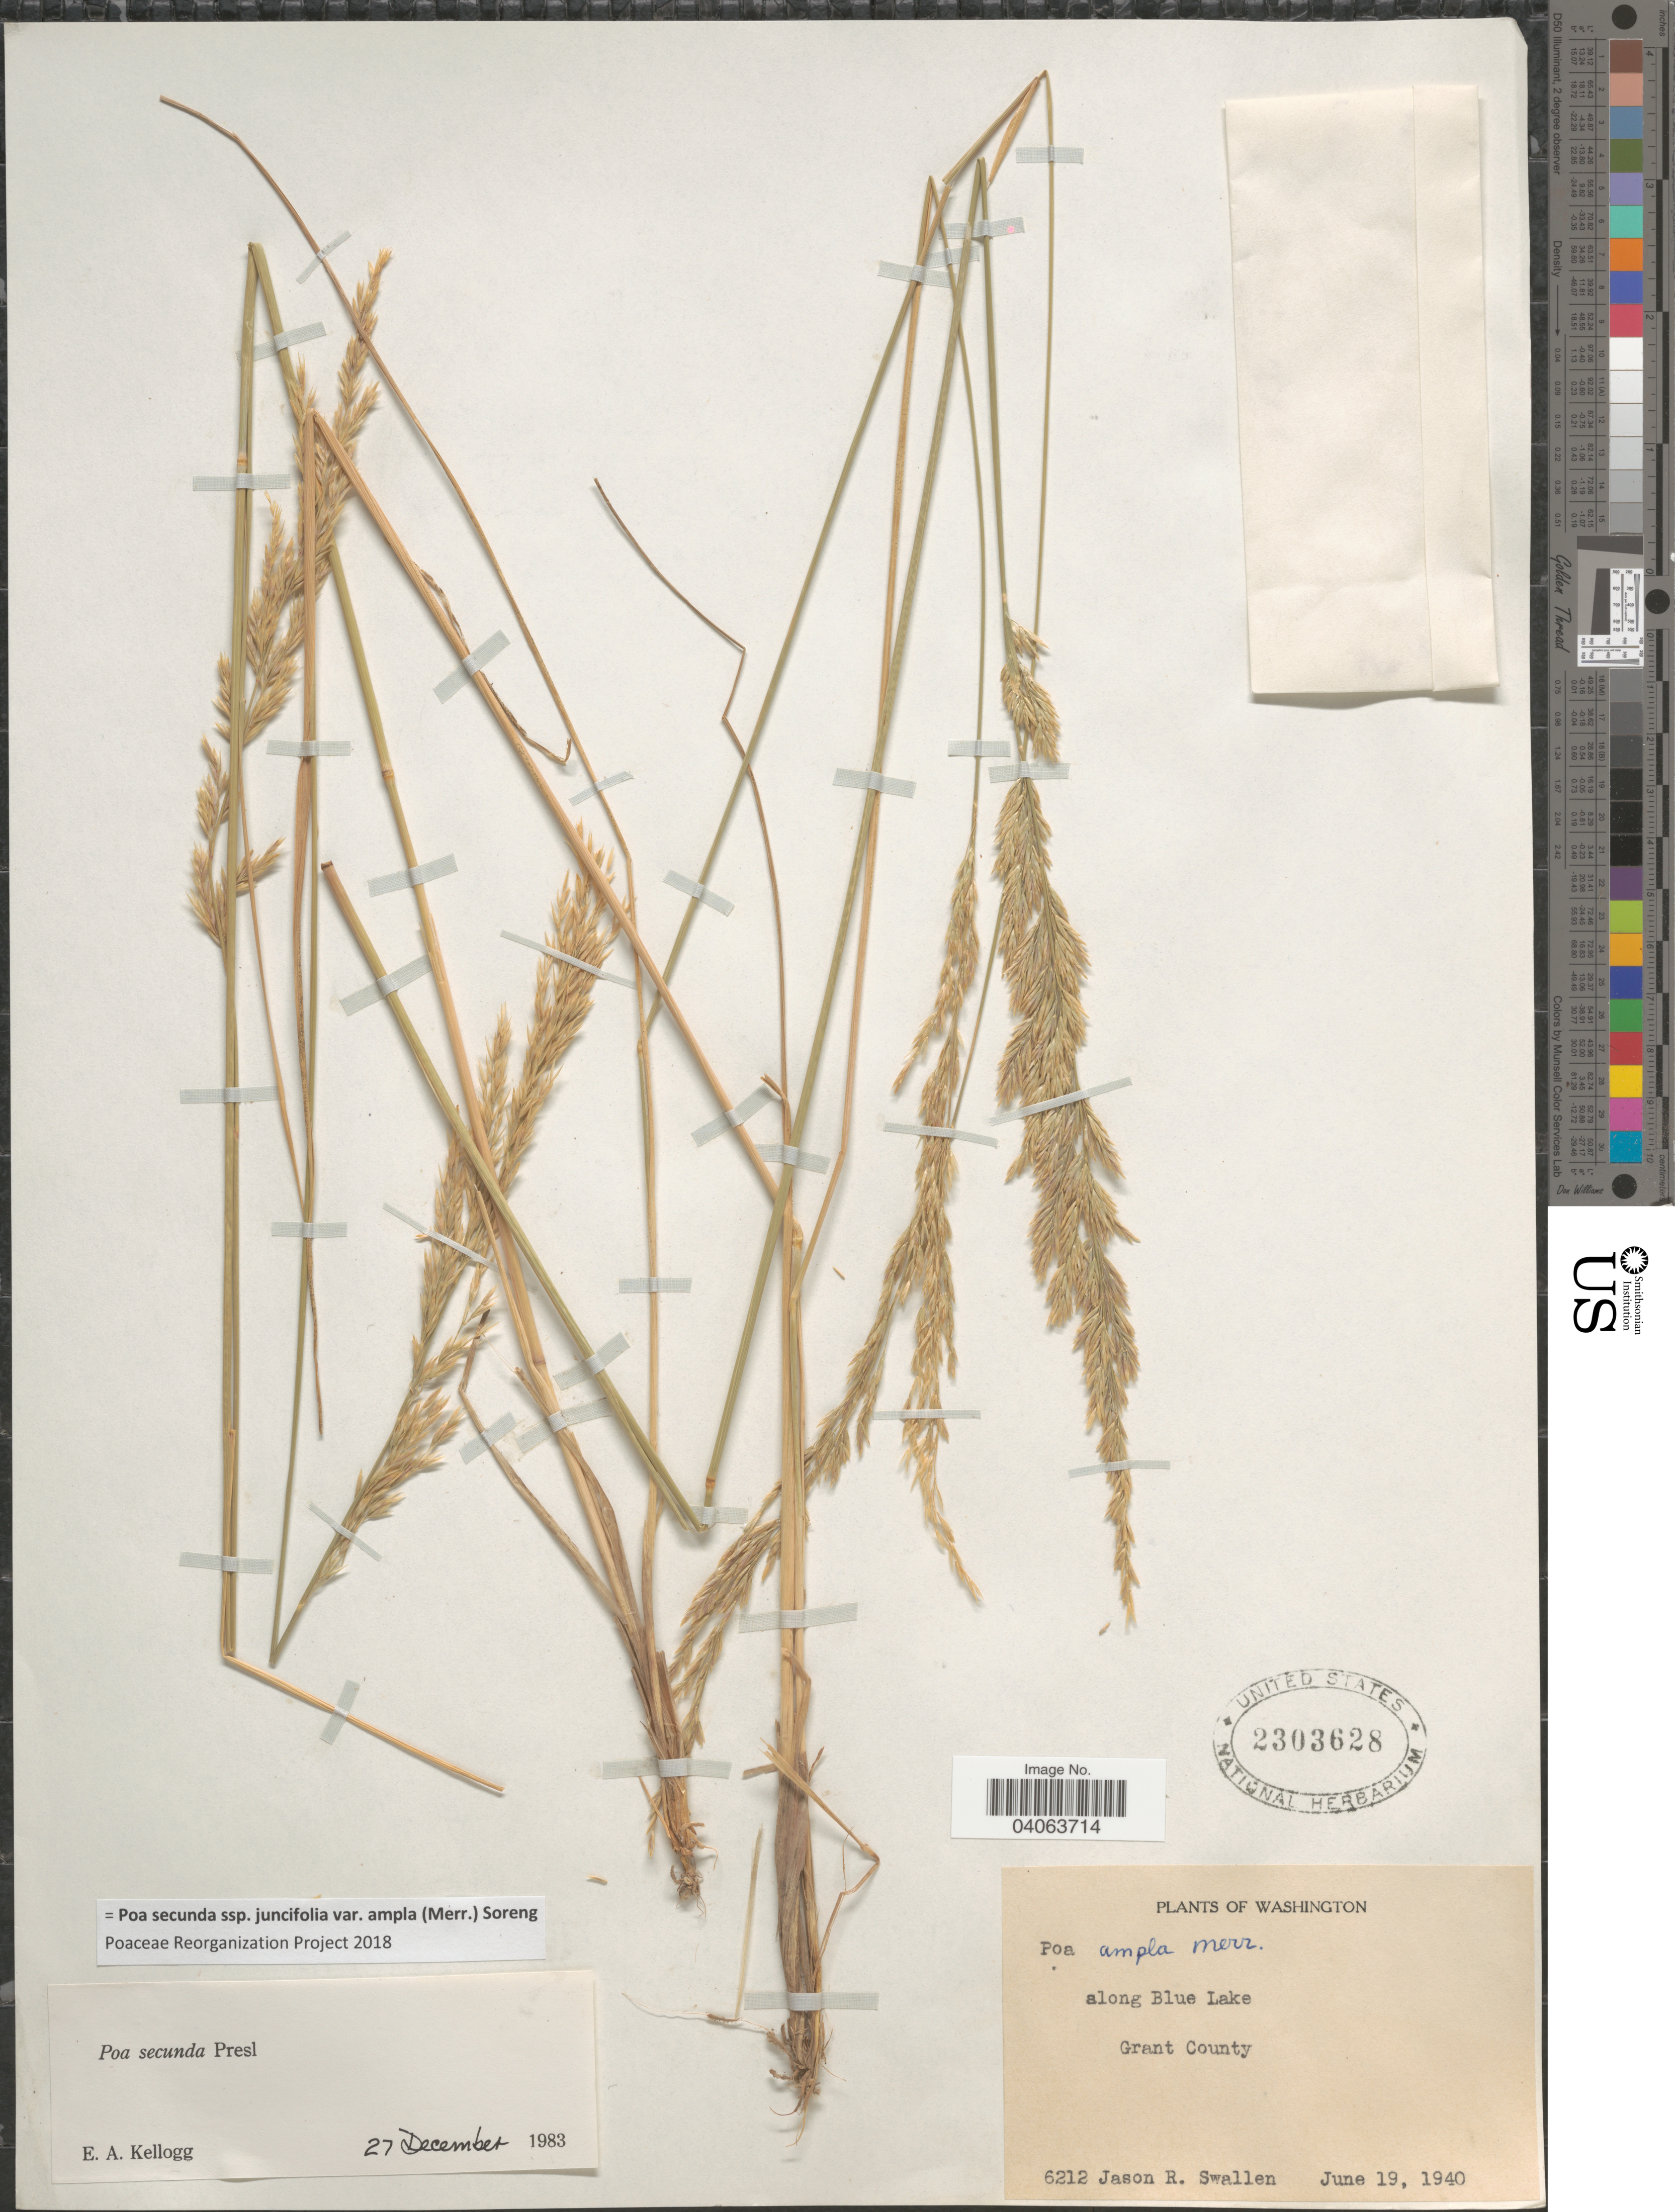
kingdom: Plantae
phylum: Tracheophyta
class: Liliopsida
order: Poales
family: Poaceae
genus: Poa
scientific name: Poa secunda subsp. juncifolia var. ampla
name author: (Merr.) Soreng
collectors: J. R. Swallen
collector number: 6212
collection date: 1940-06-19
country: United States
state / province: Washington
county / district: Grant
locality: Along Blue Lake. Grant County.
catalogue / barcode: US 2303628